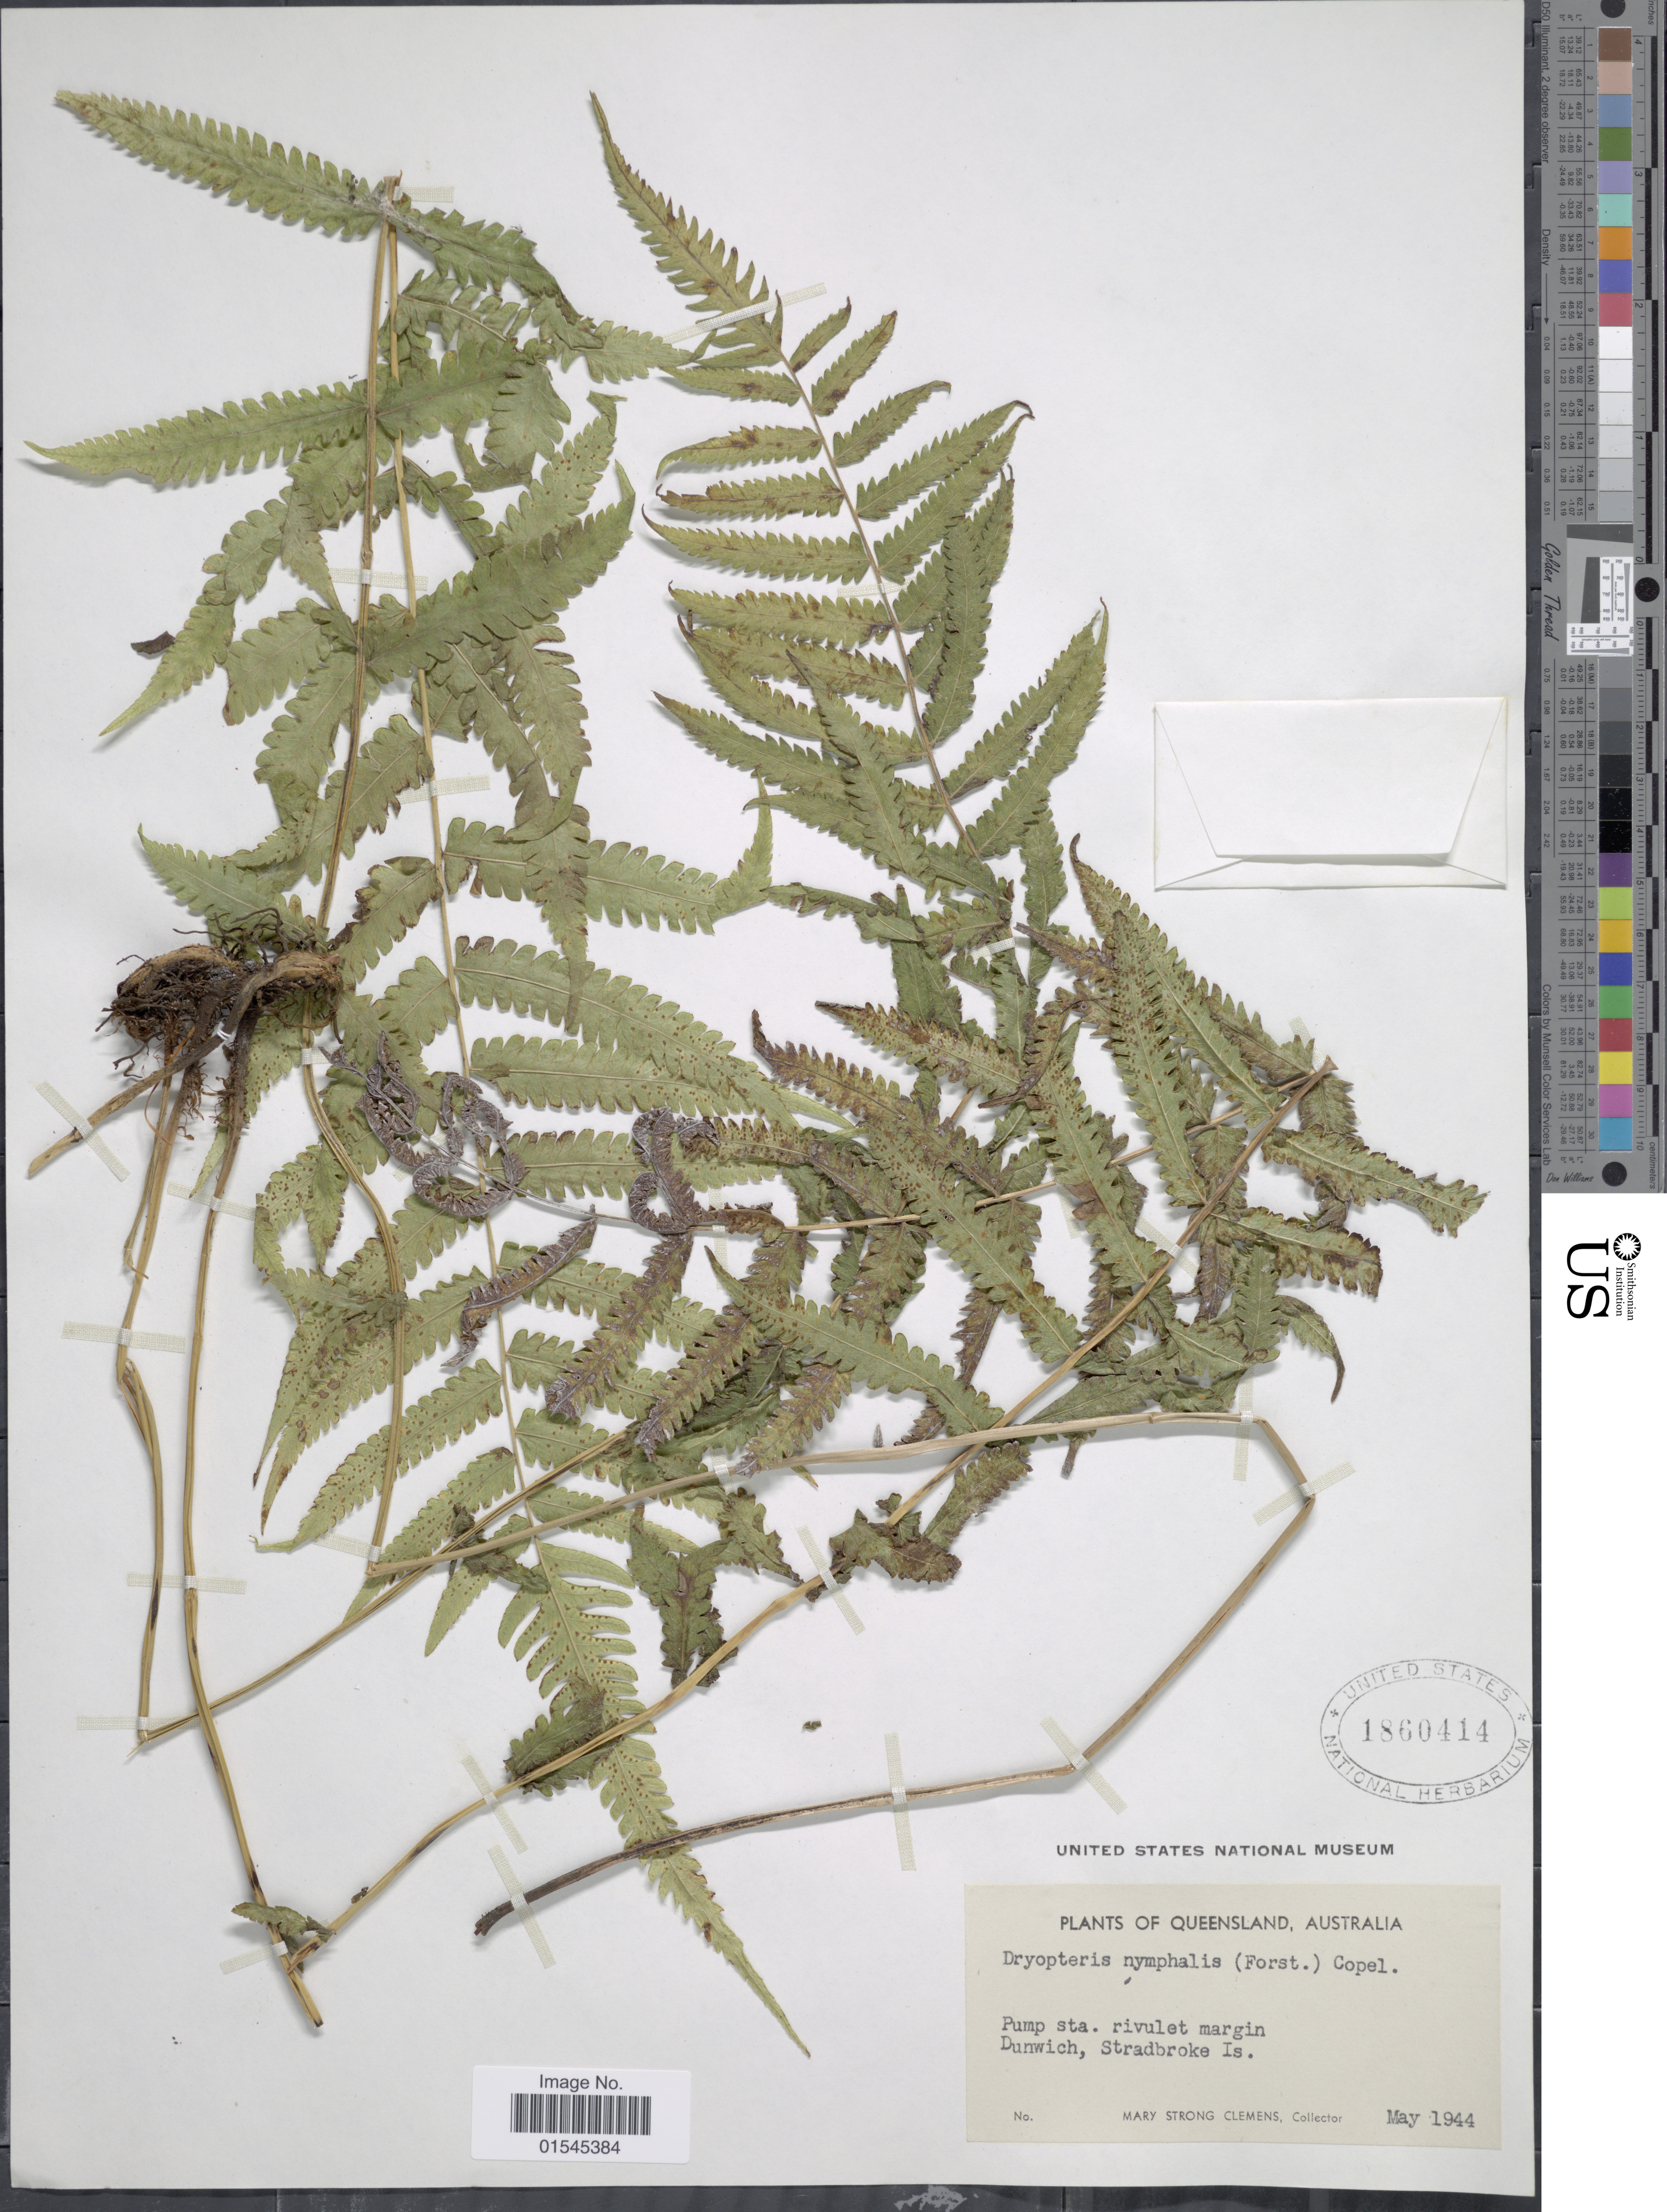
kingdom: Plantae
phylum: Tracheophyta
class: Polypodiopsida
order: Polypodiales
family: Thelypteridaceae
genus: Sphaerostephanos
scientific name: Sphaerostephanos nymphalis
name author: (Copel.) Holttum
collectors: M. S. Clemens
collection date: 1944-05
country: Australia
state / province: Queensland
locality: Pump sta. rivulet margin. Dunwich, Stradbroke Is.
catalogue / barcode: US 1860414